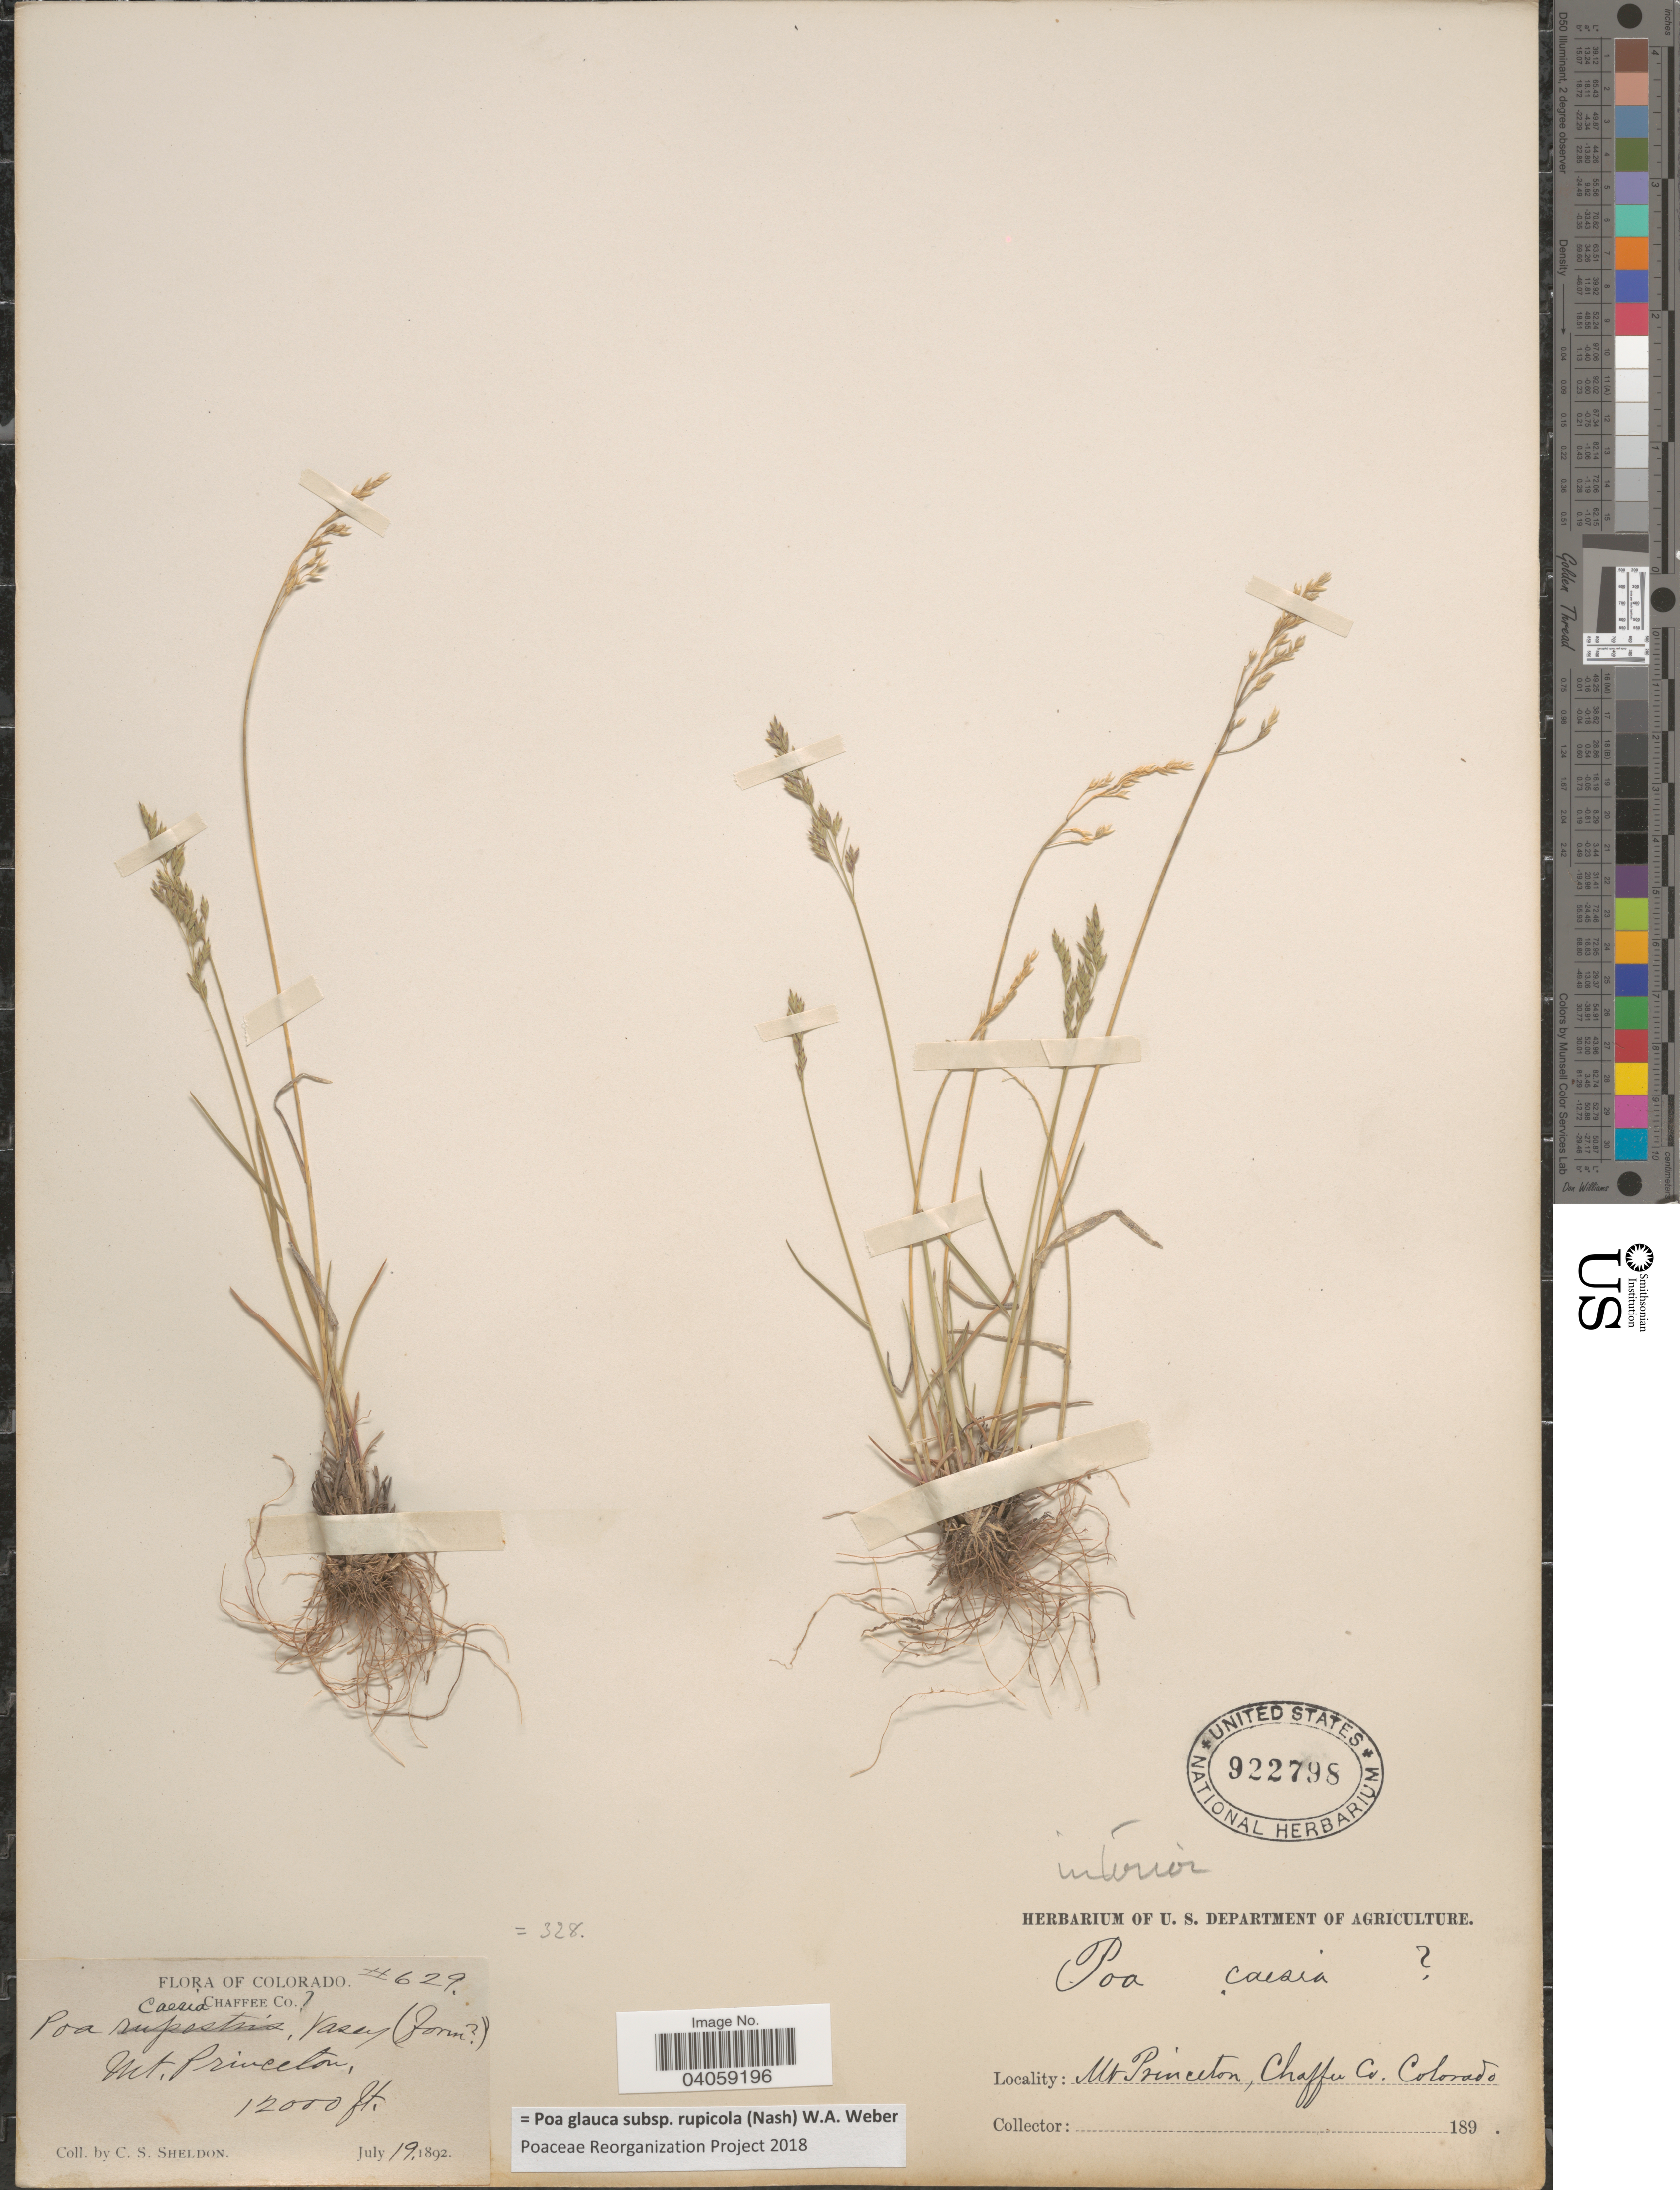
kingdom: Plantae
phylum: Tracheophyta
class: Liliopsida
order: Poales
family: Poaceae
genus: Poa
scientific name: Poa glauca subsp. rupicola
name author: (Nash) W.A. Weber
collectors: C. S. Sheldon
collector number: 629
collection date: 1892-07-19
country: United States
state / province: Colorado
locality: Chaffee Co. Mt. Princeton.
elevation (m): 3658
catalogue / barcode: US 922798